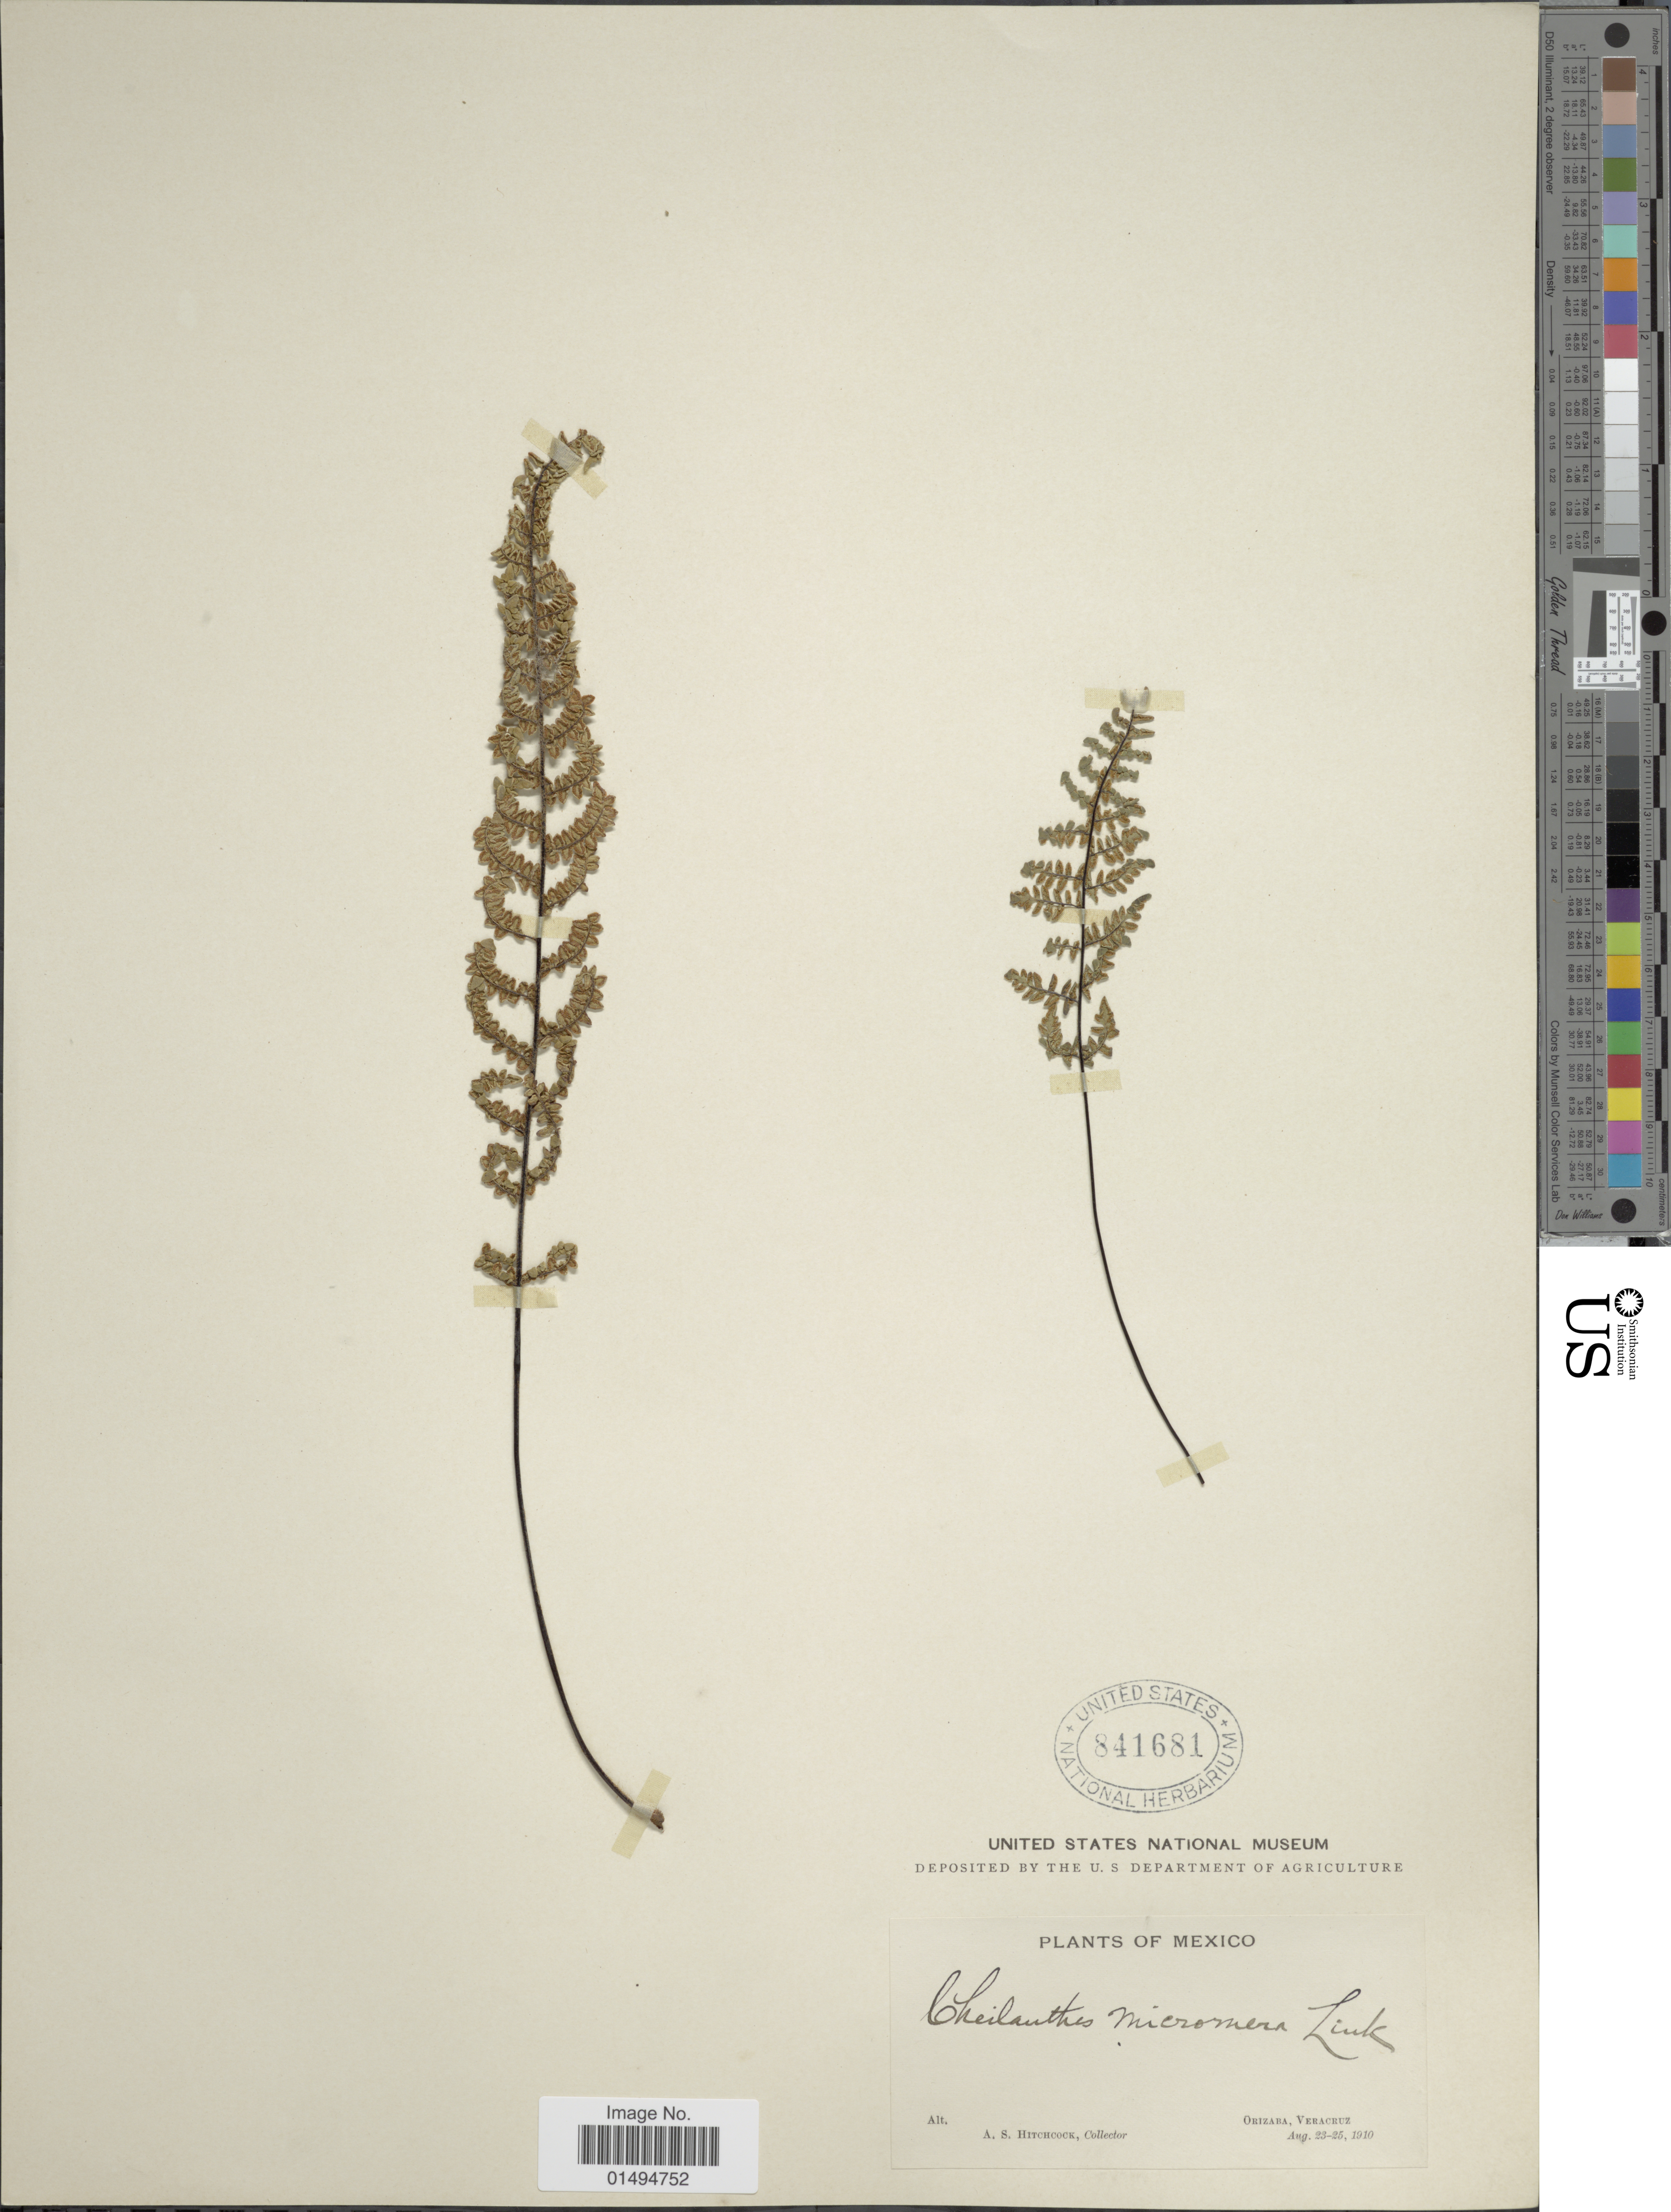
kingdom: Plantae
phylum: Tracheophyta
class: Polypodiopsida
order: Polypodiales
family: Pteridaceae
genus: Myriopteris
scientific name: Myriopteris notholaenoides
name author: (Desv.) Grusz & Windham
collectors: A. S. Hitchcock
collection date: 1910-08-23/1910-08-25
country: Mexico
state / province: Veracruz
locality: Orizaba, Veracruz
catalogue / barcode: US 841681